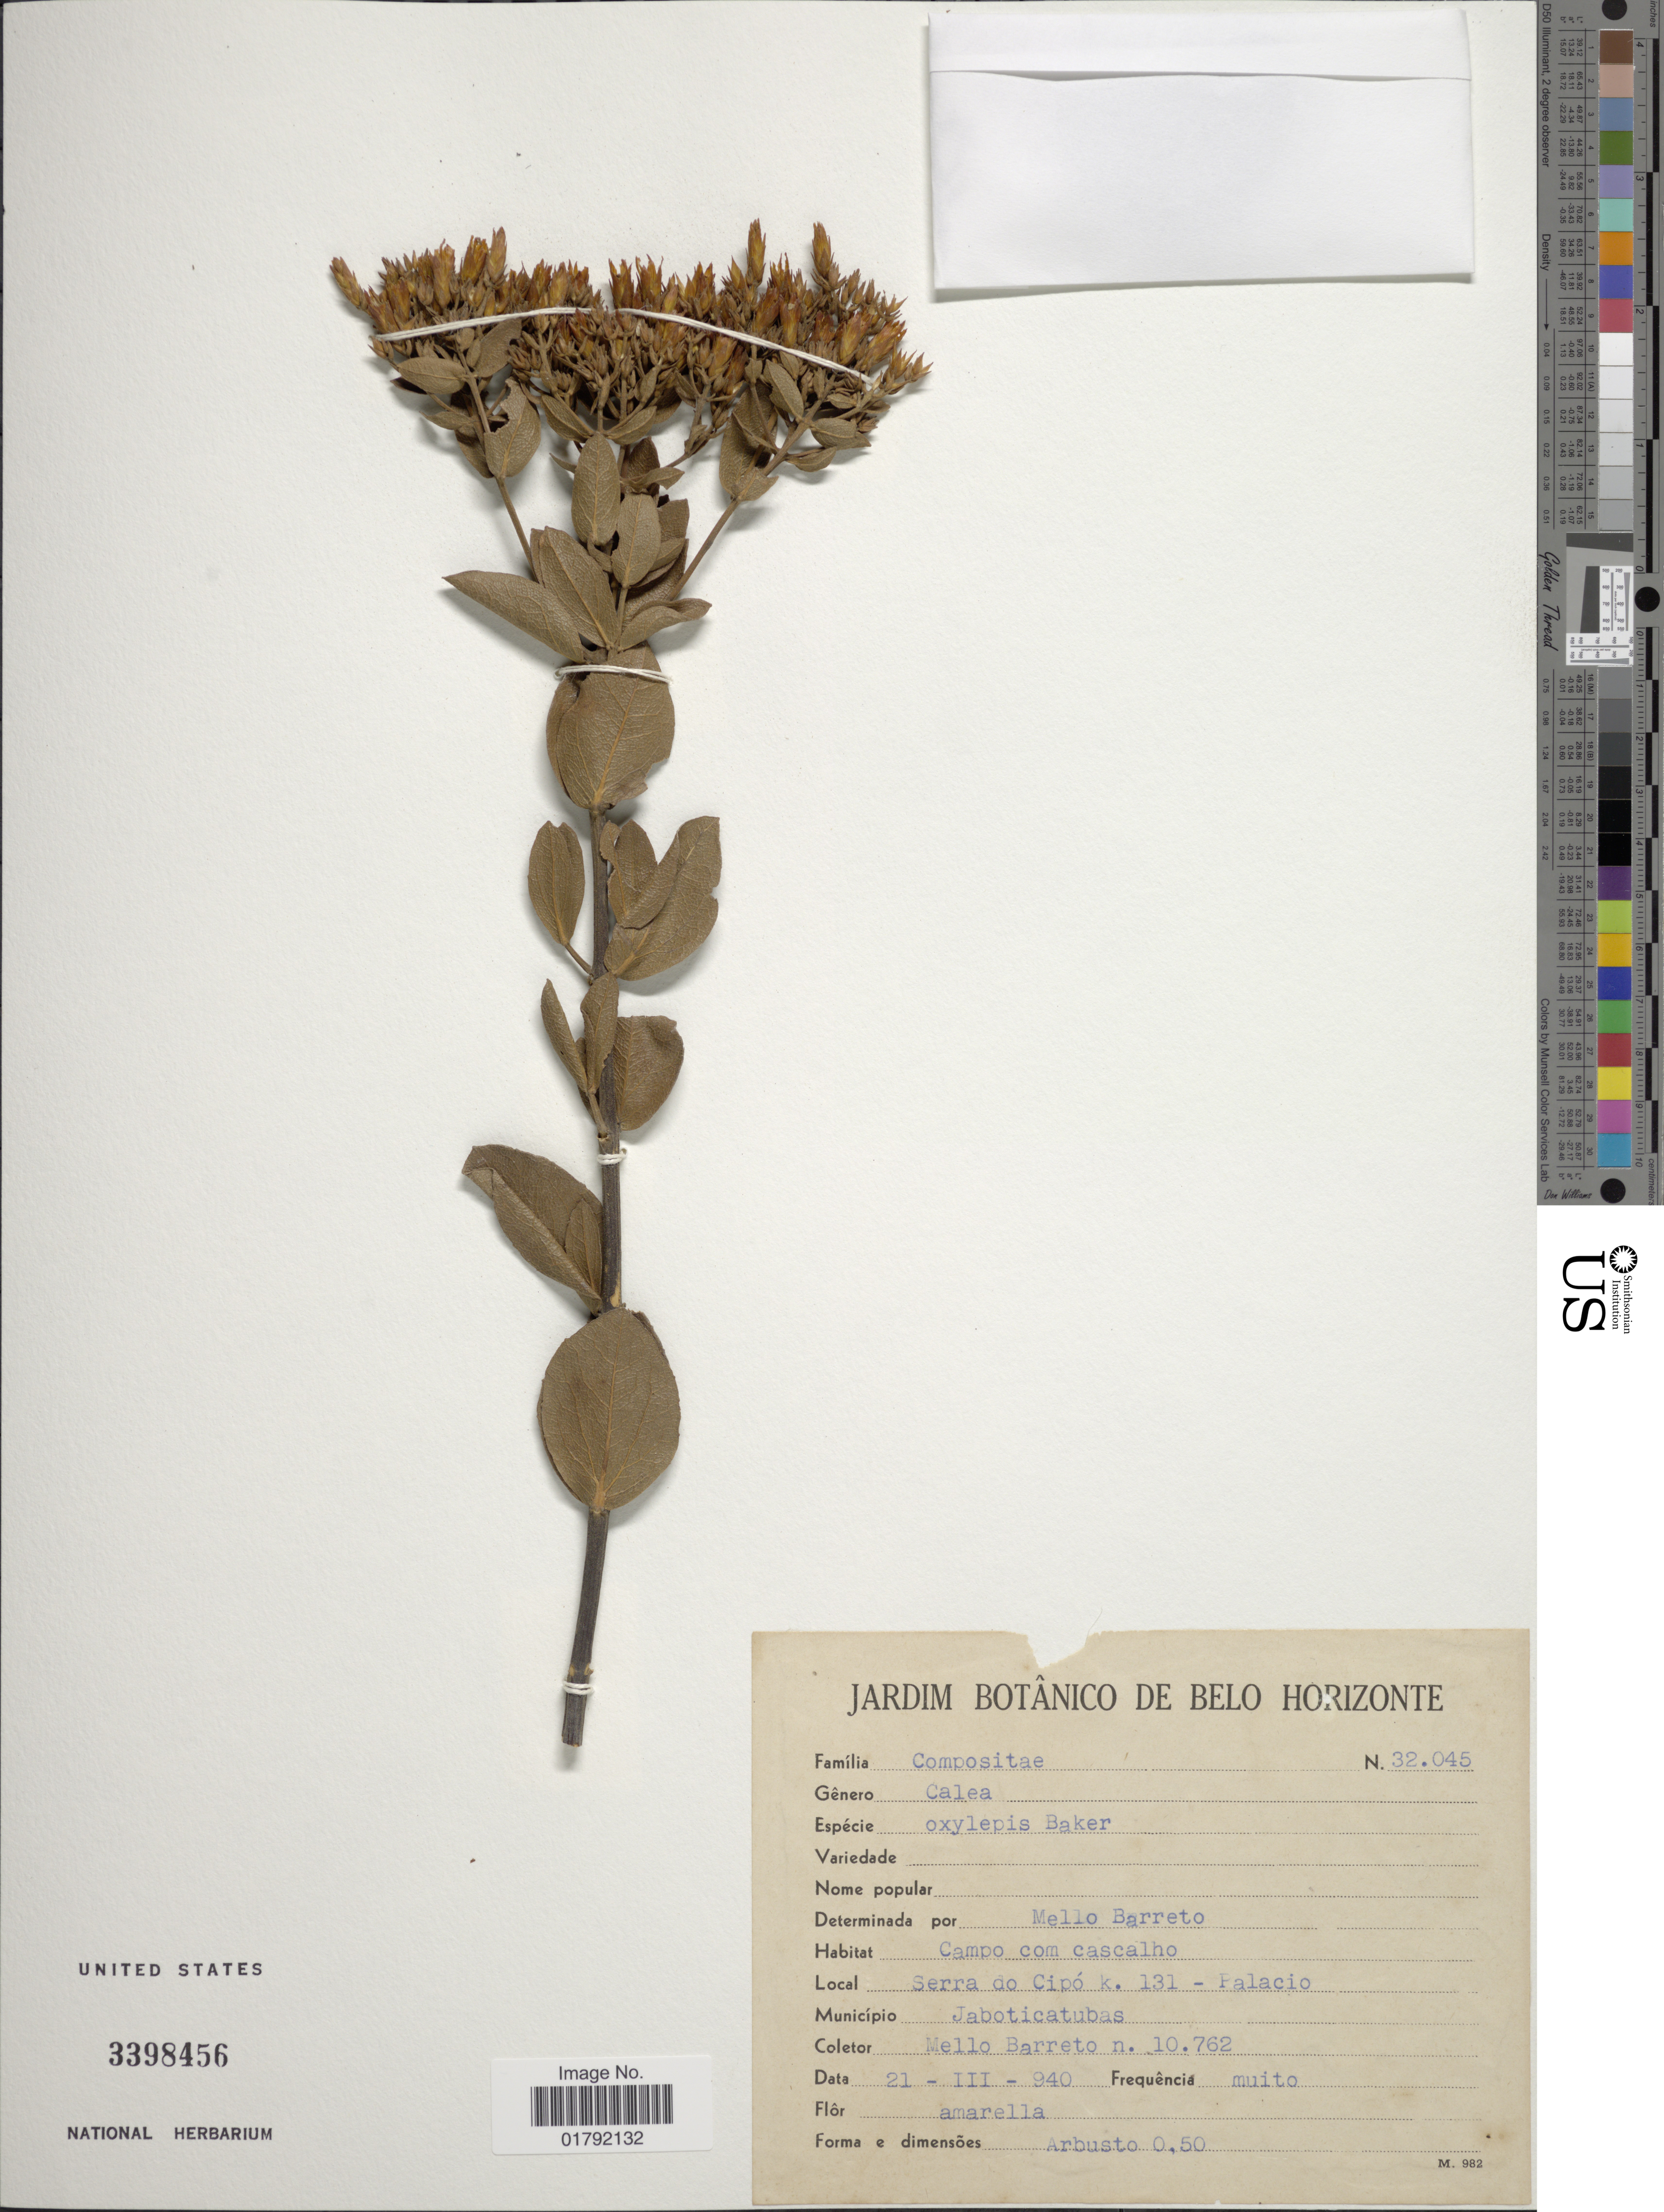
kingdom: Plantae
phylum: Tracheophyta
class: Magnoliopsida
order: Asterales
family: Asteraceae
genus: Calea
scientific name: Calea oxylepis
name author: Baker in Mart.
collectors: M. Barreto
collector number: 10762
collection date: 1940-03-21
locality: Campo com cascalho, Serra do cipo k. 131-Palacio,Municipio Jaboticatubas.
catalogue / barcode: US 3398456